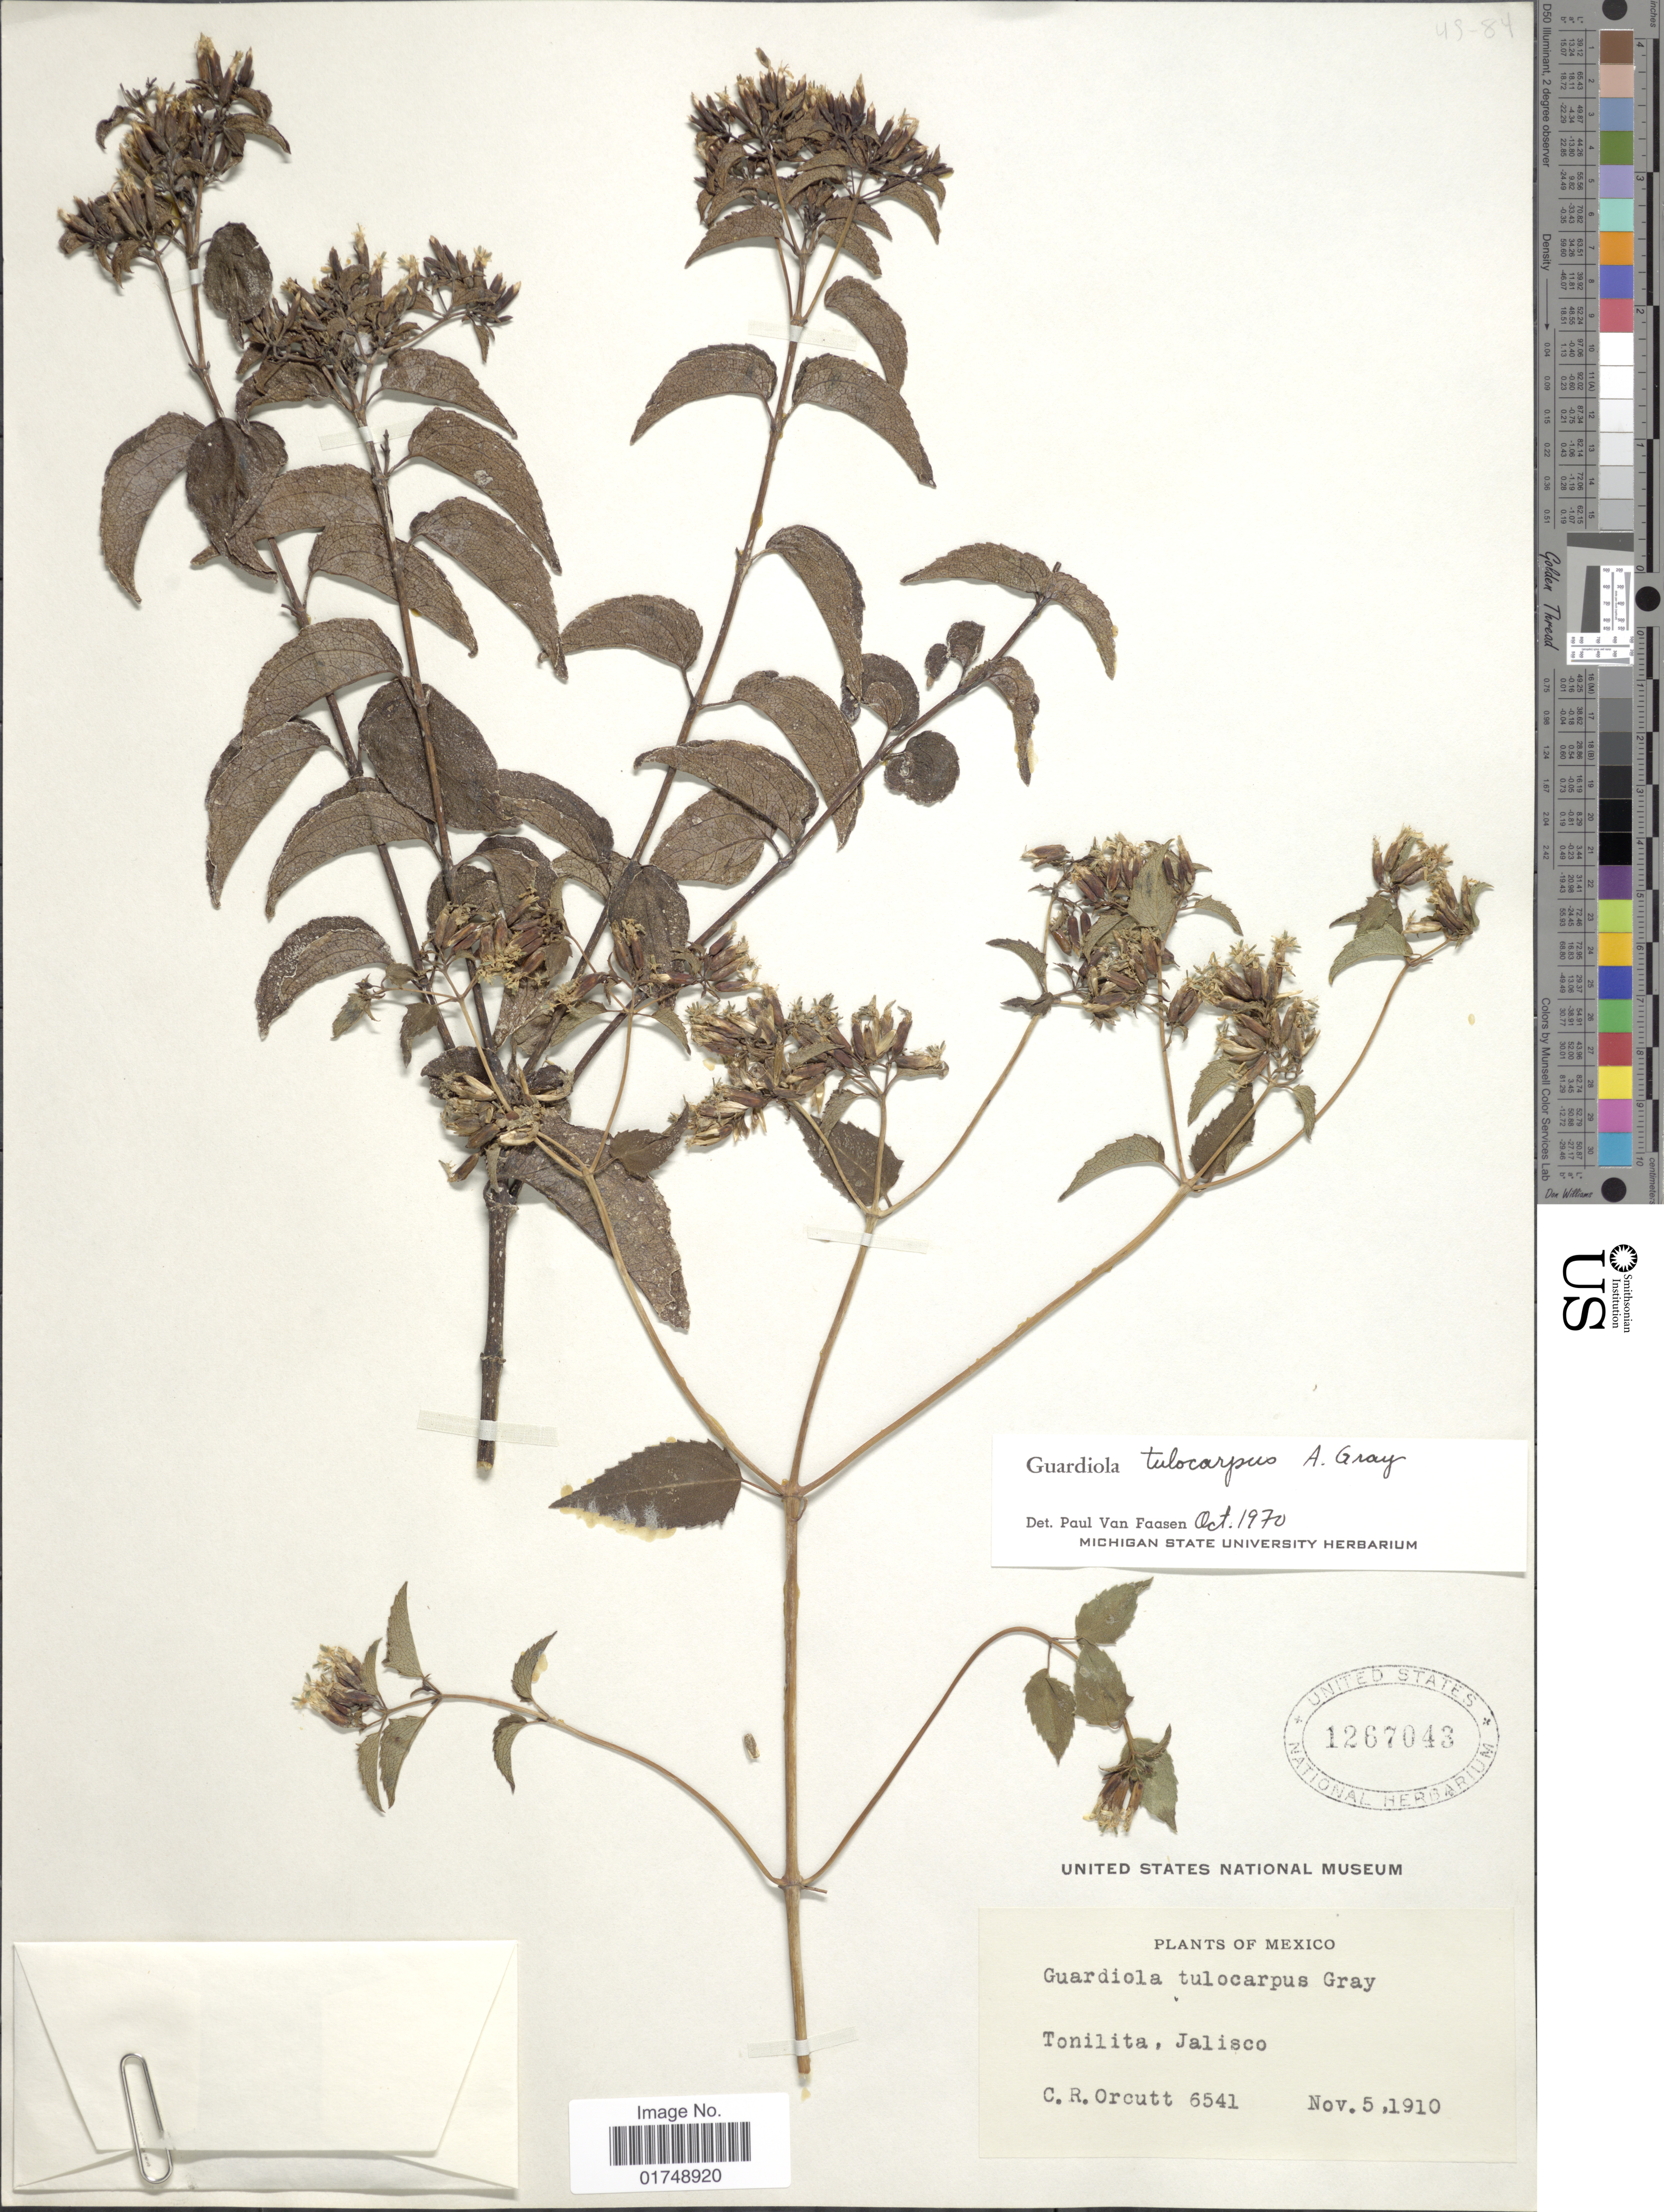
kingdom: Plantae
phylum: Tracheophyta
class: Magnoliopsida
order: Asterales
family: Asteraceae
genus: Guardiola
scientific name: Guardiola tulocarpus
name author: A. Gray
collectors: C. R. Orcutt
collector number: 6541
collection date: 1910-11-05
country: Mexico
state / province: Jalisco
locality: Tonilita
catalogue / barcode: US 1267043